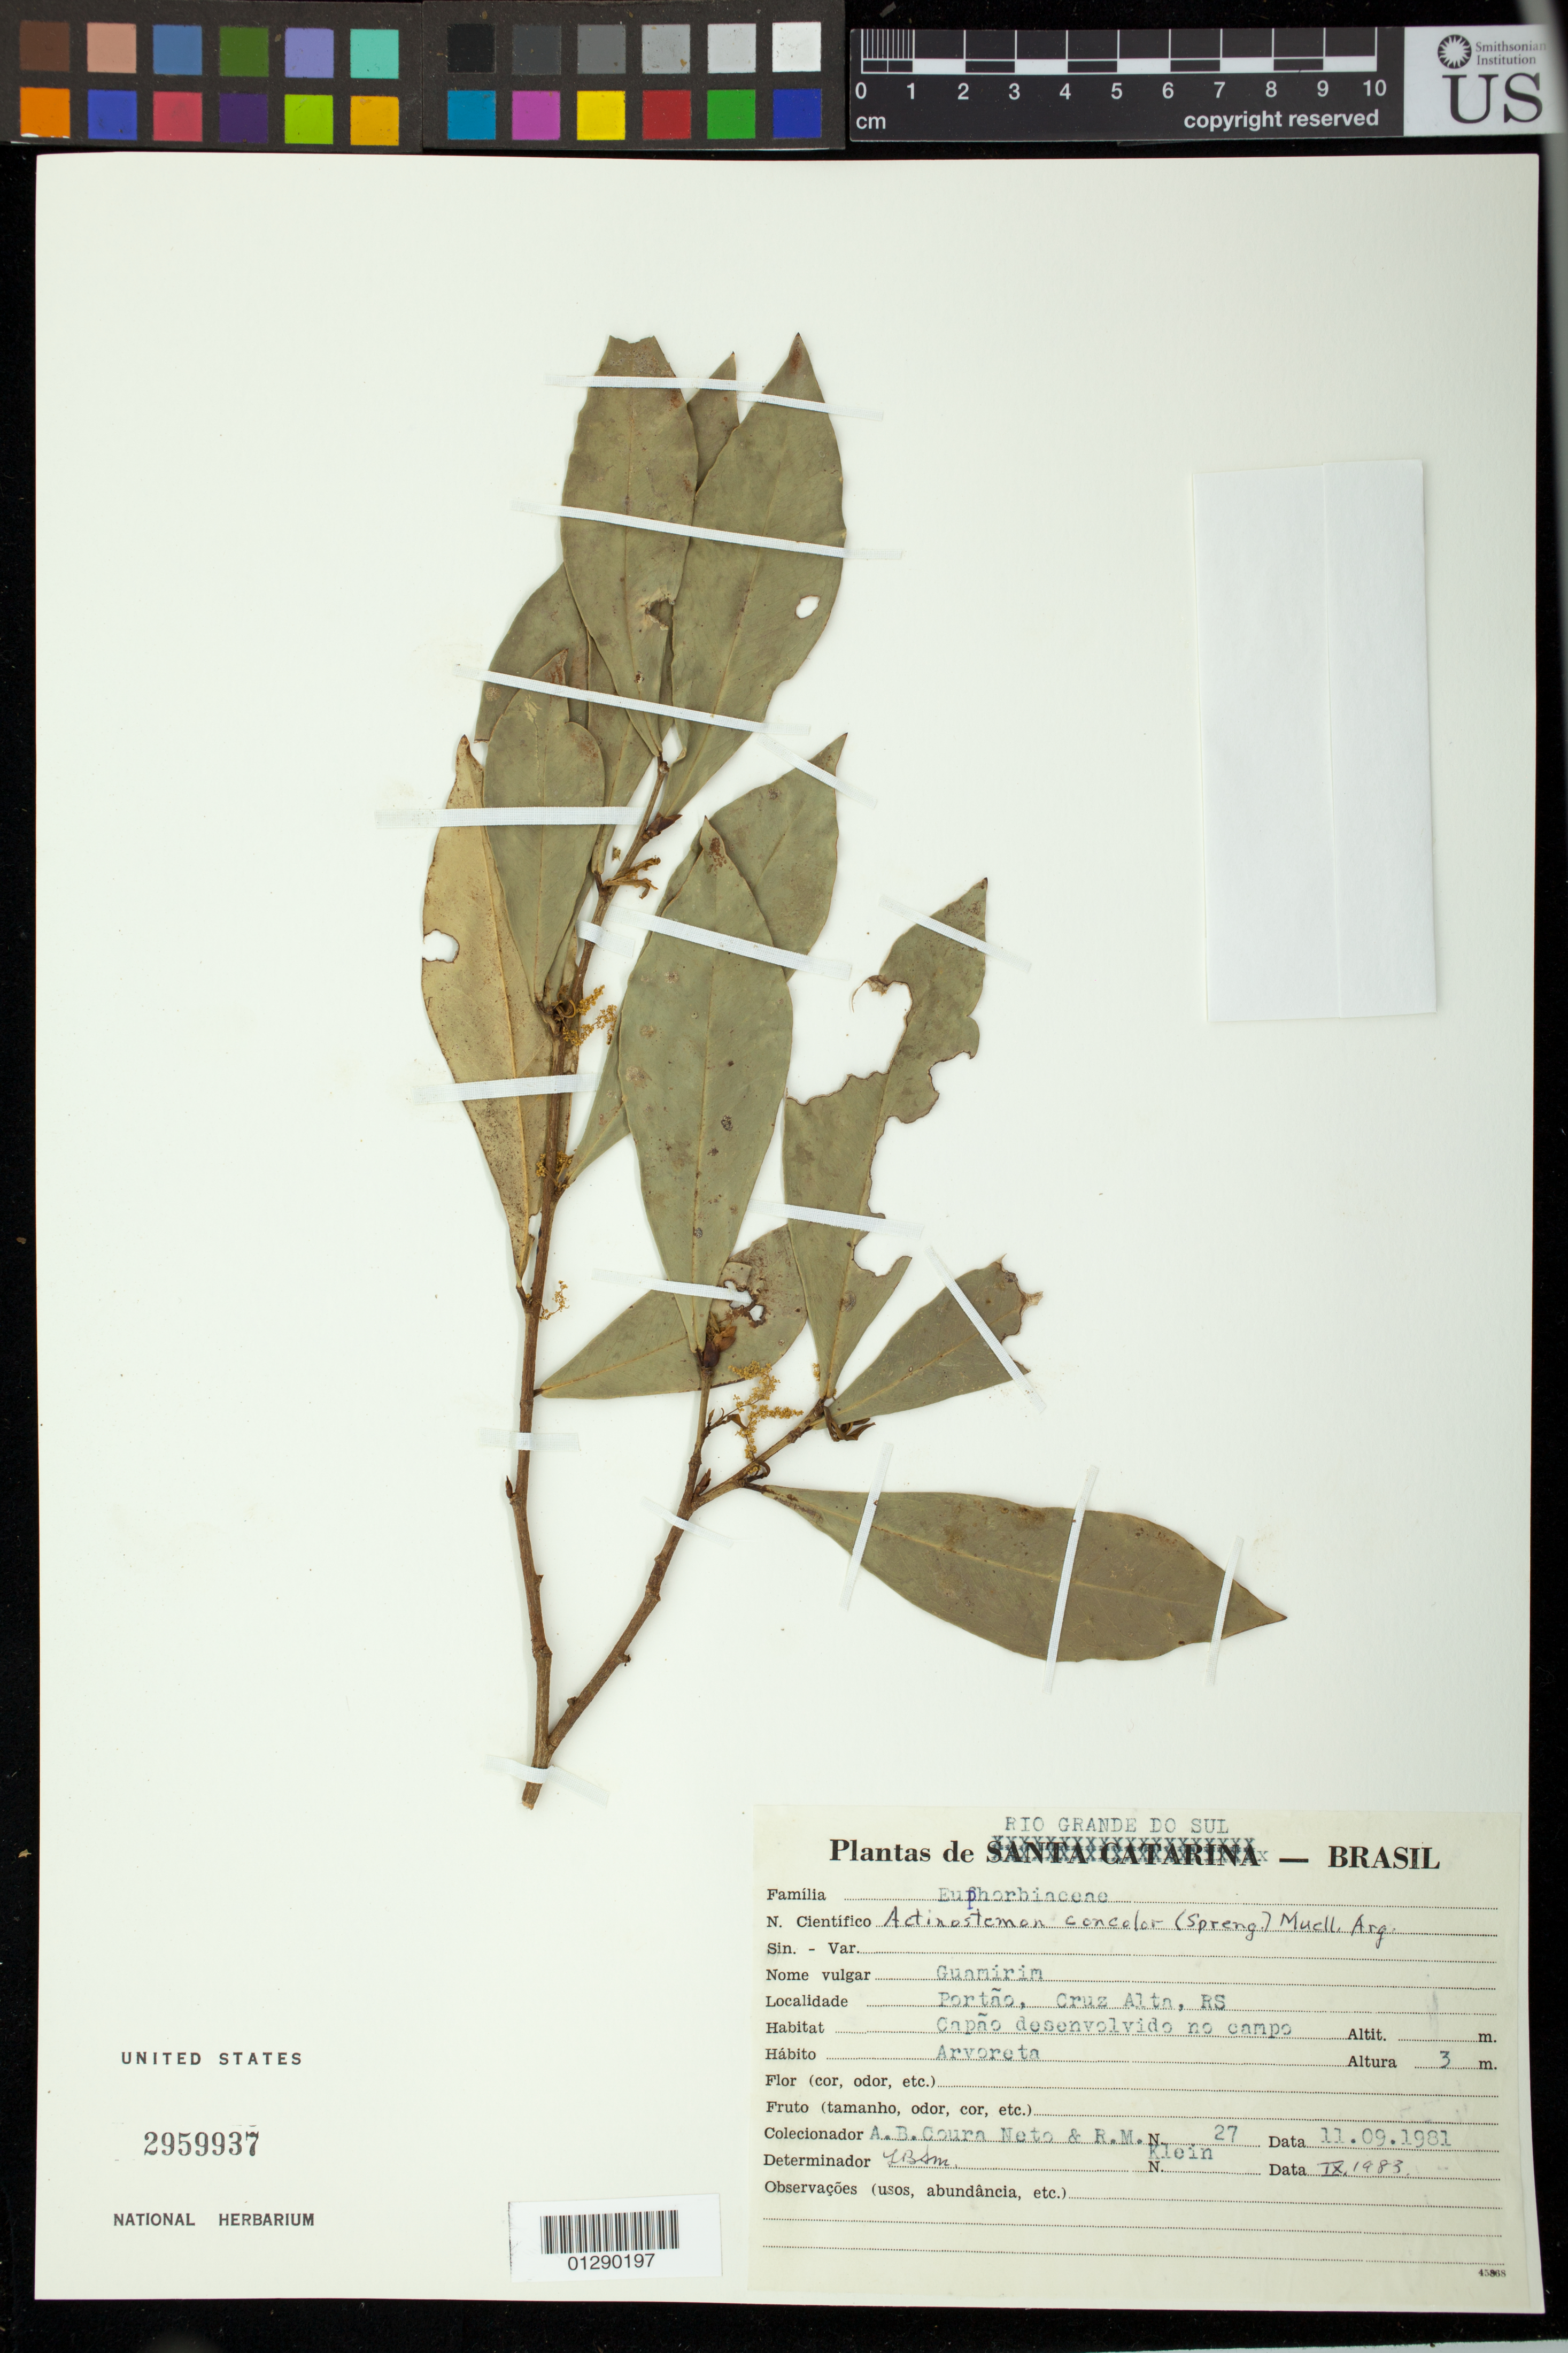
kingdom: Plantae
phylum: Tracheophyta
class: Magnoliopsida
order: Malpighiales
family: Euphorbiaceae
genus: Actinostemon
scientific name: Actinostemon concolor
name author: (Spreng.) Müll. Arg.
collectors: A. Coura Neto & R. M. Klein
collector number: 27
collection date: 1981-09-11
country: Brazil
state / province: Rio Grande do Sul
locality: Portao, Cruz Alta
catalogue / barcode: US 2959937